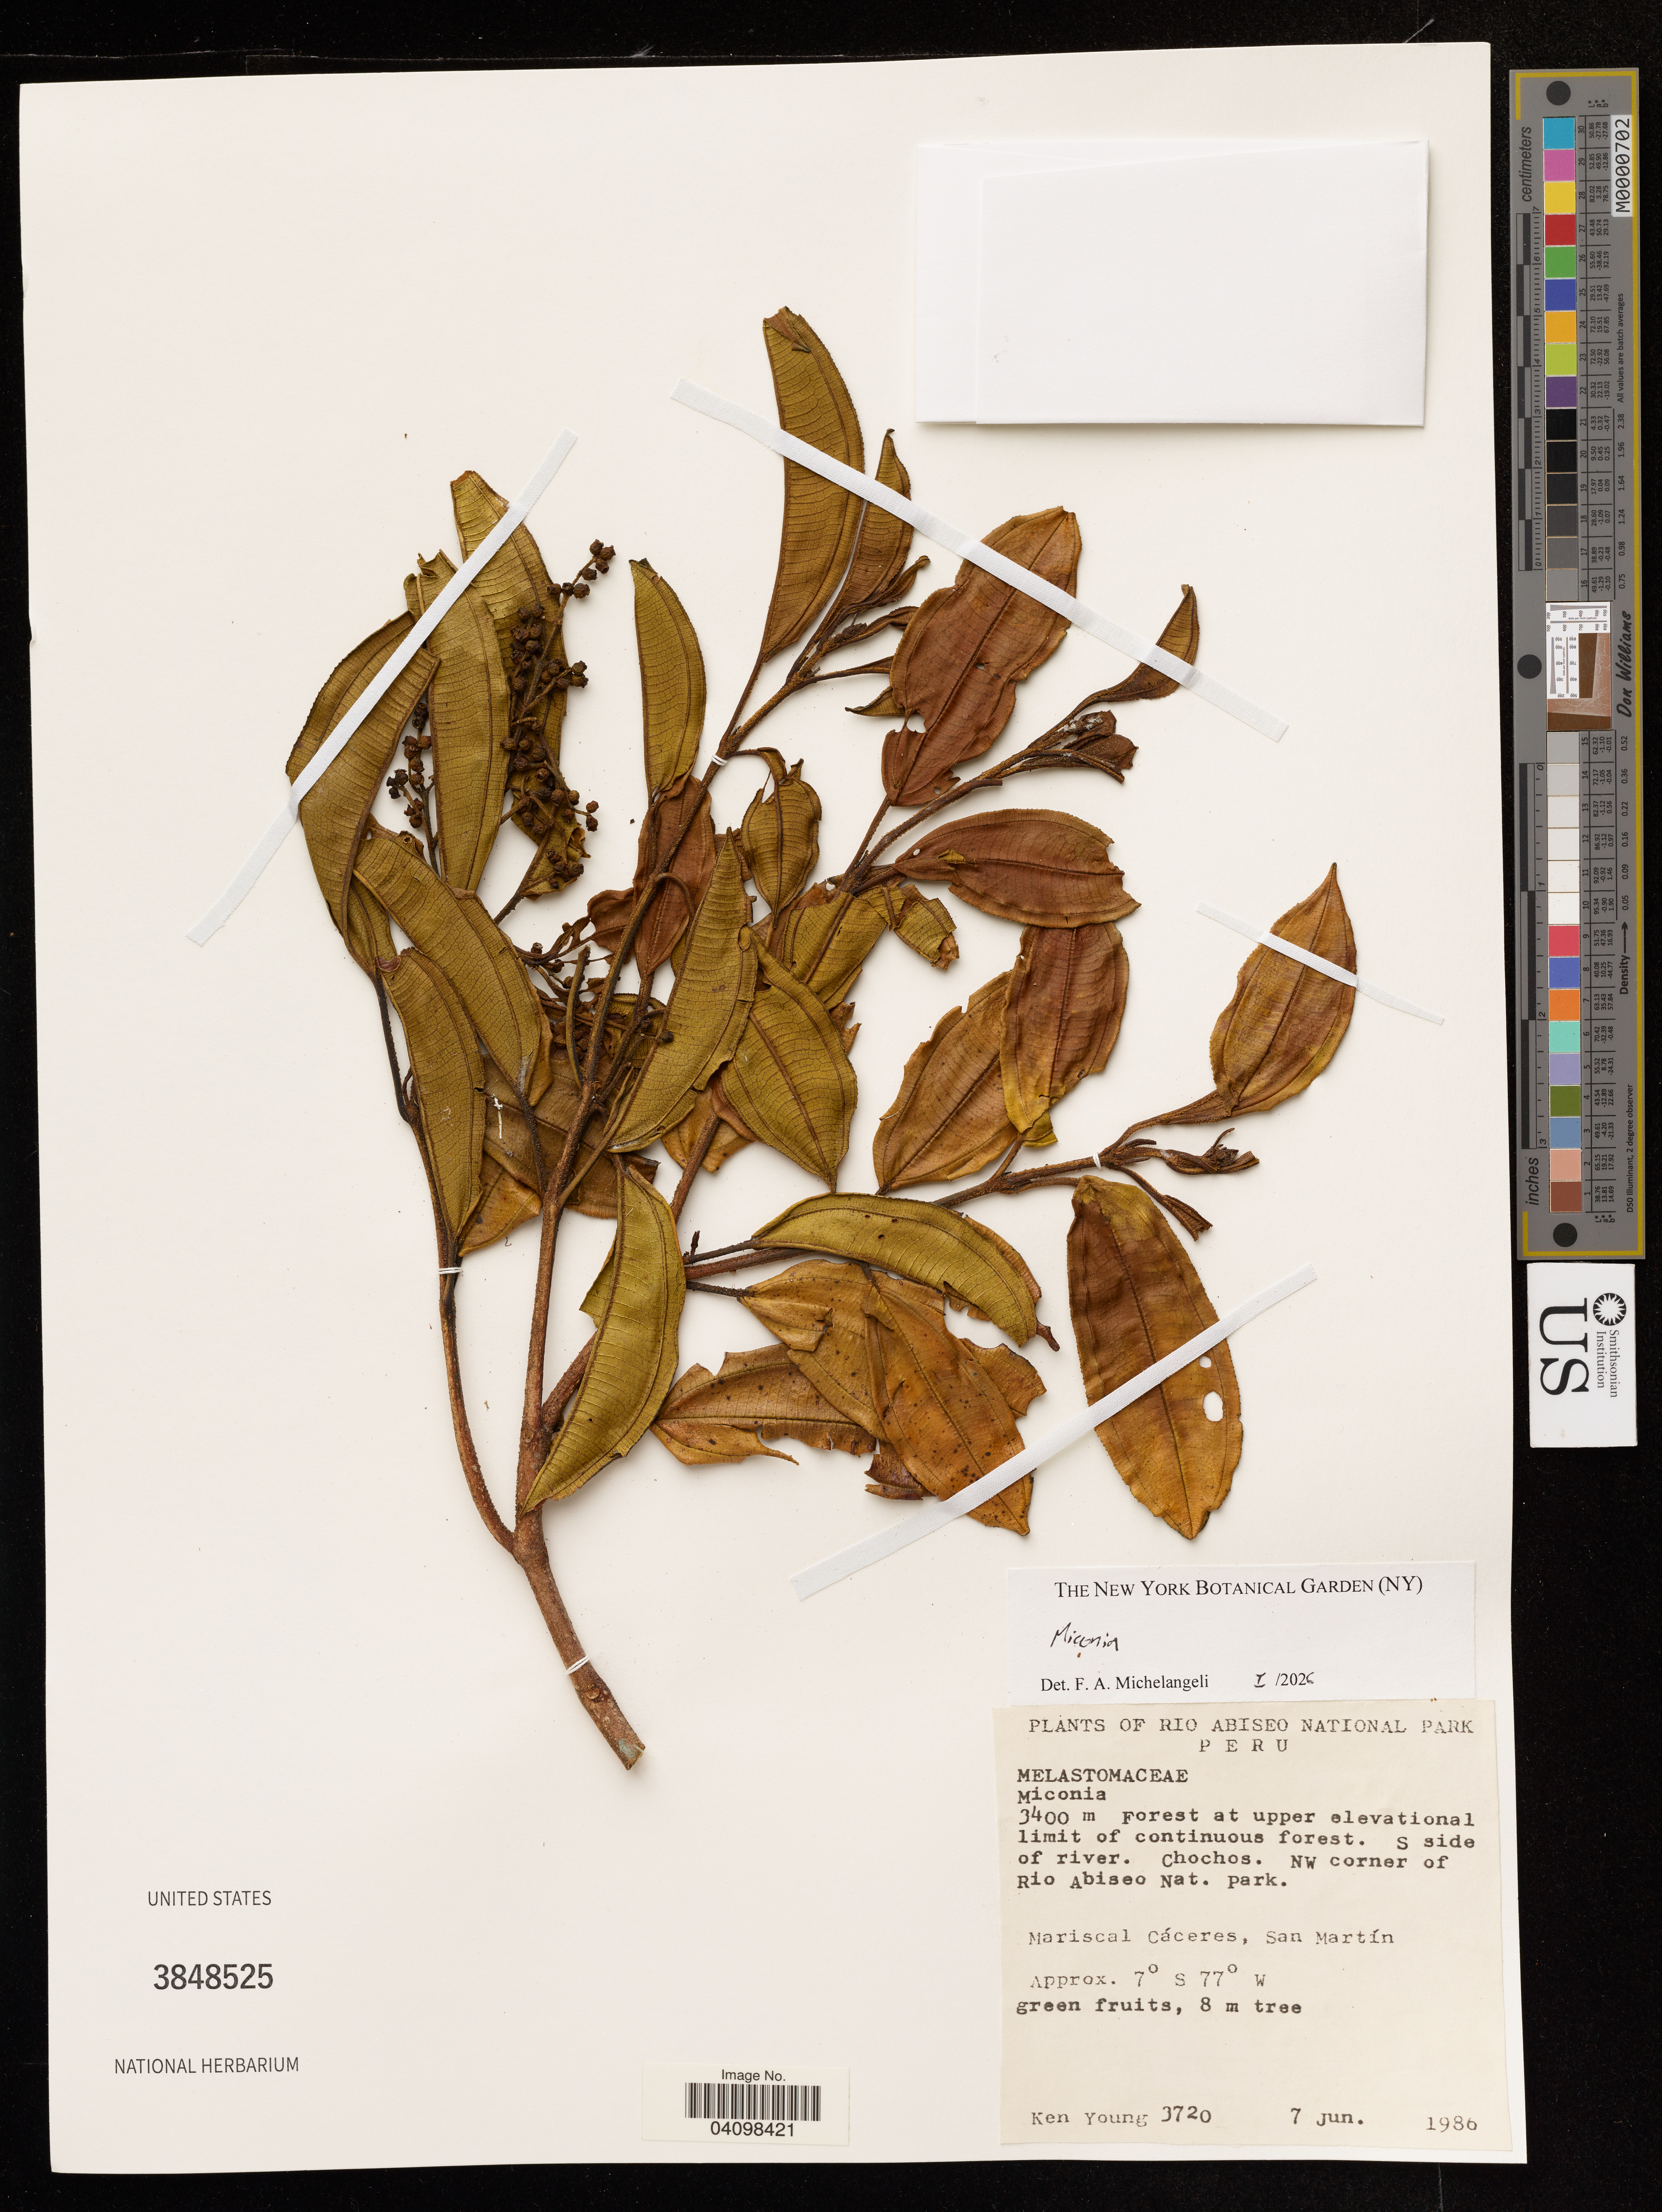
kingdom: Plantae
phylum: Tracheophyta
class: Magnoliopsida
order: Myrtales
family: Melastomataceae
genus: Miconia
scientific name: Miconia sp.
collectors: K. Young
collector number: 3720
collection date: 1986-06-07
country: Peru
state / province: San Martin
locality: Rio Abiseo National Park. S side of river. Chochos. NW corner of Rio Abiseo Nat. park. Mariscal Cáceres.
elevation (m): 3400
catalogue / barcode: US 3848525